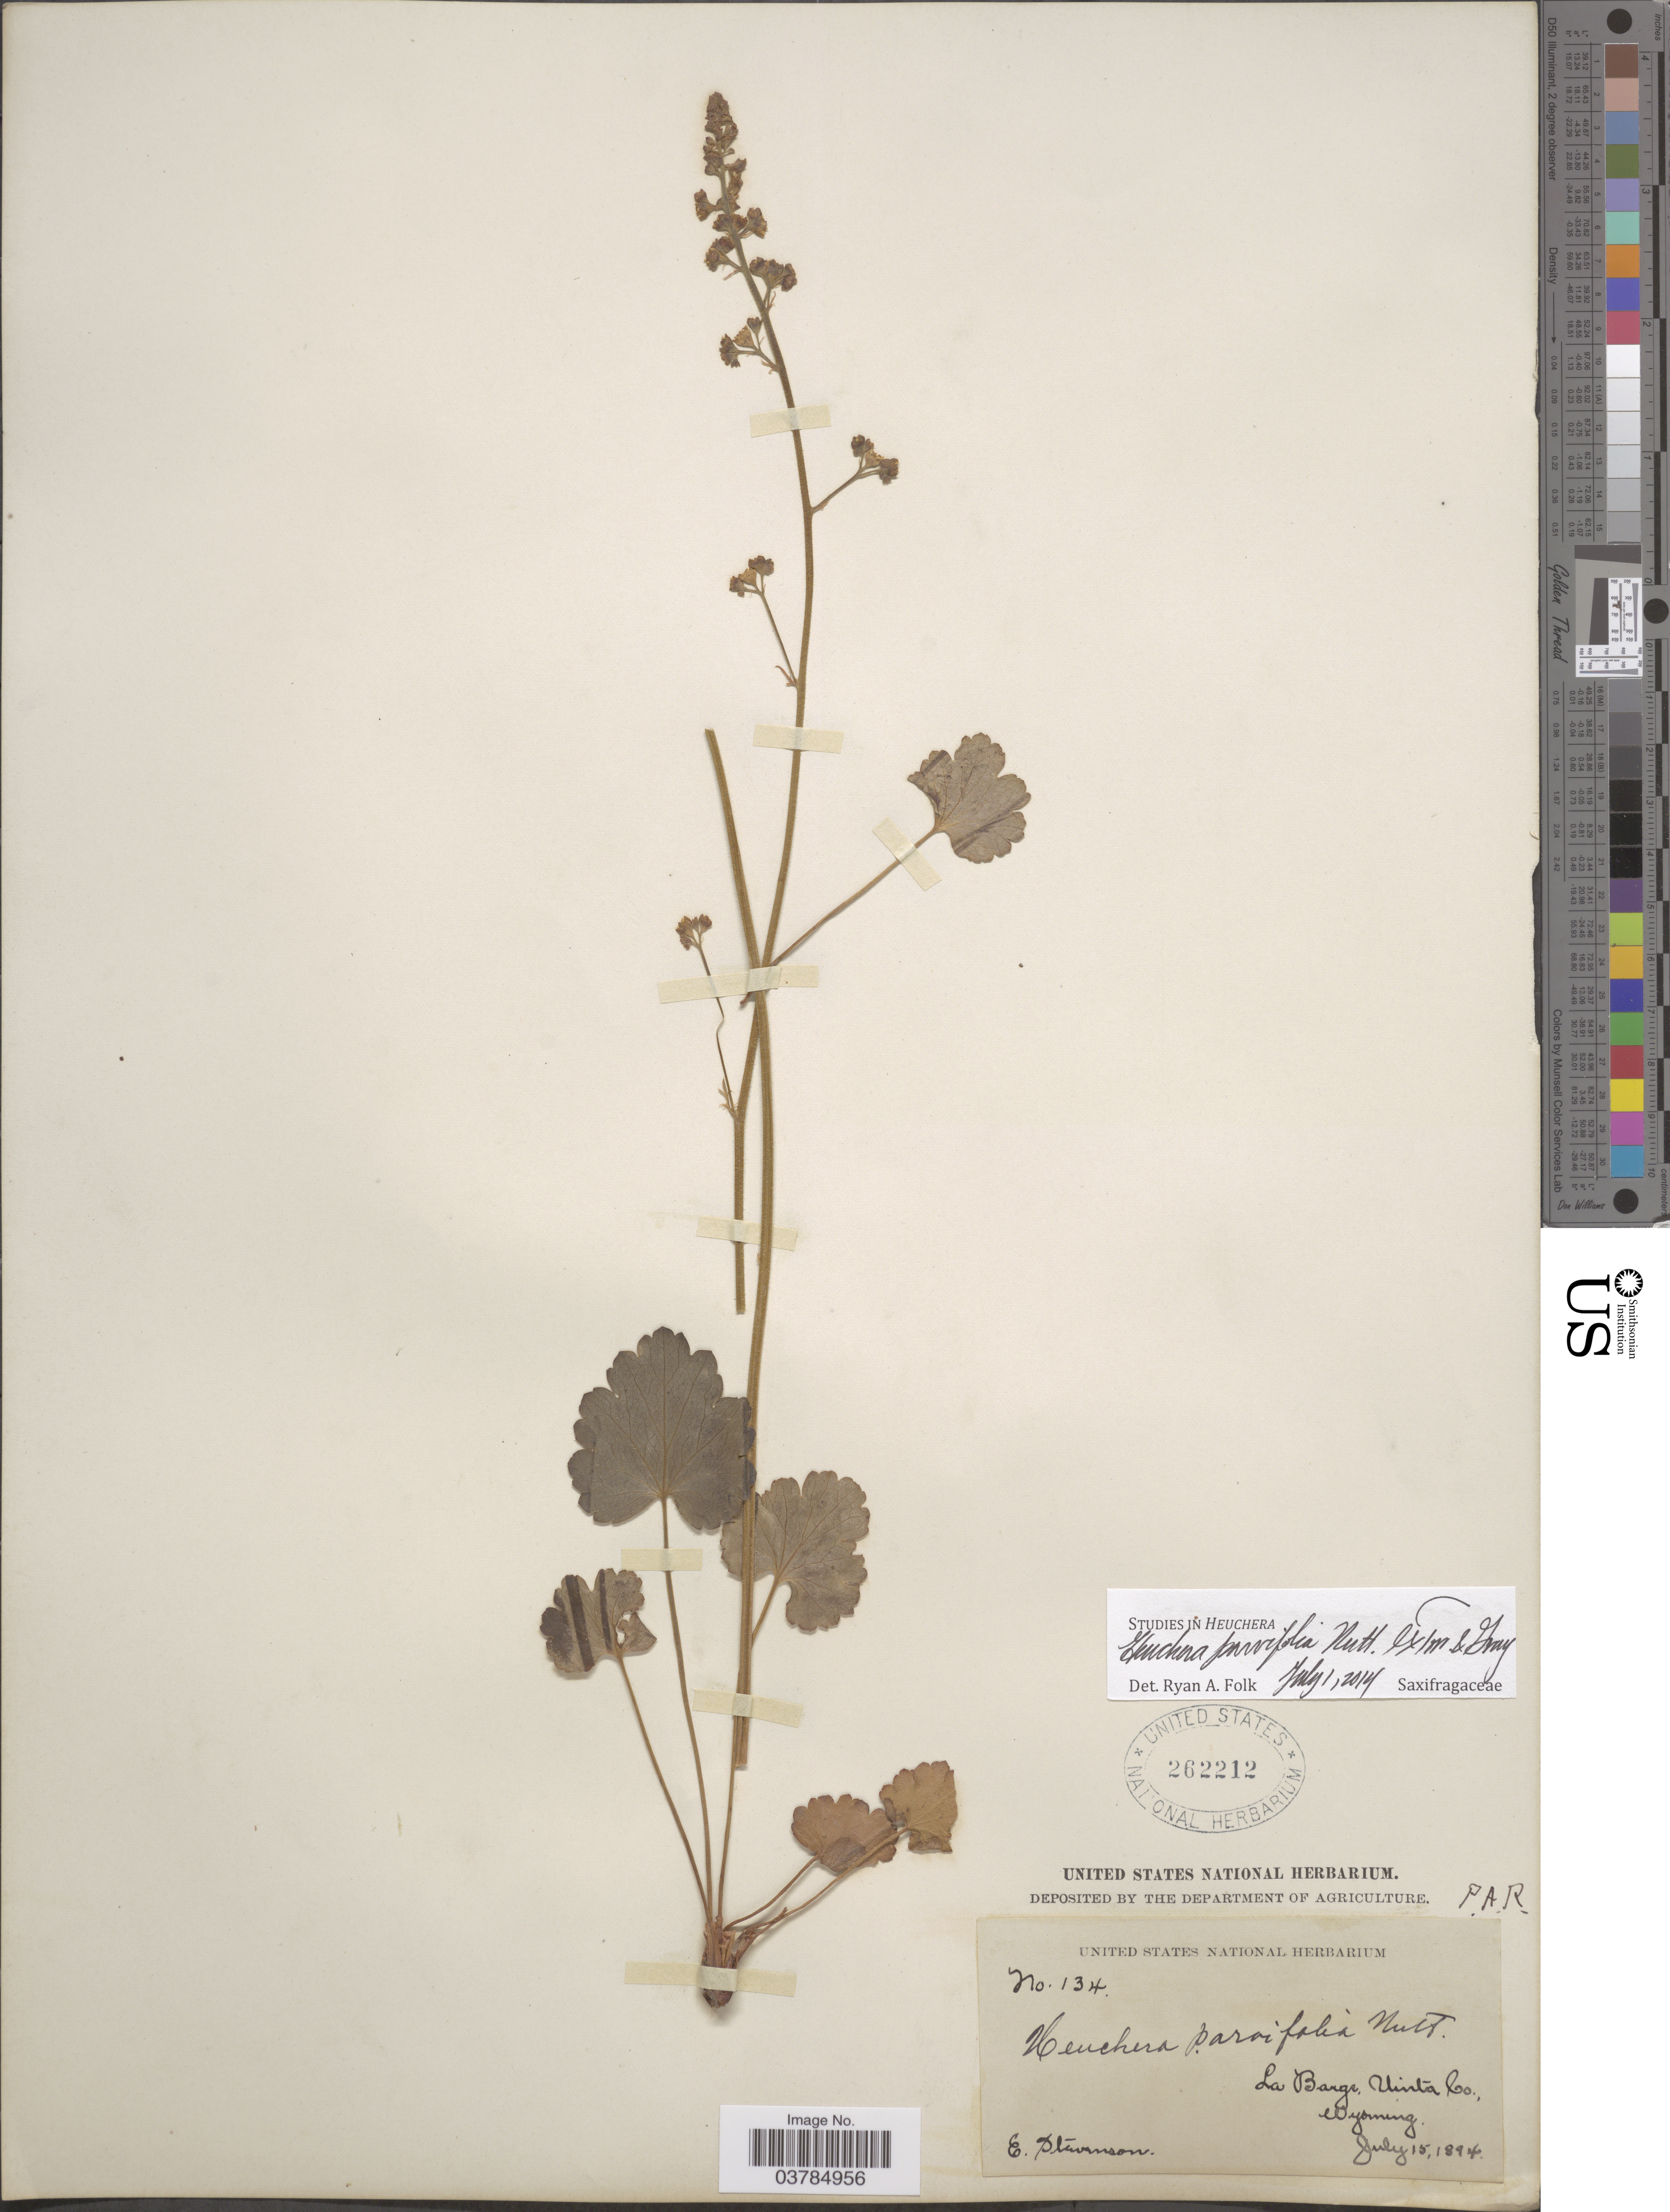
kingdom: Plantae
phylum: Tracheophyta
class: Magnoliopsida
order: Saxifragales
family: Saxifragaceae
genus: Heuchera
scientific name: Heuchera parvifolia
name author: Nutt.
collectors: E. Stevenson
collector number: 134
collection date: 1894-07-15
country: United States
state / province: Wyoming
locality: La Barge, Uinta Co.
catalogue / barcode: US 262212